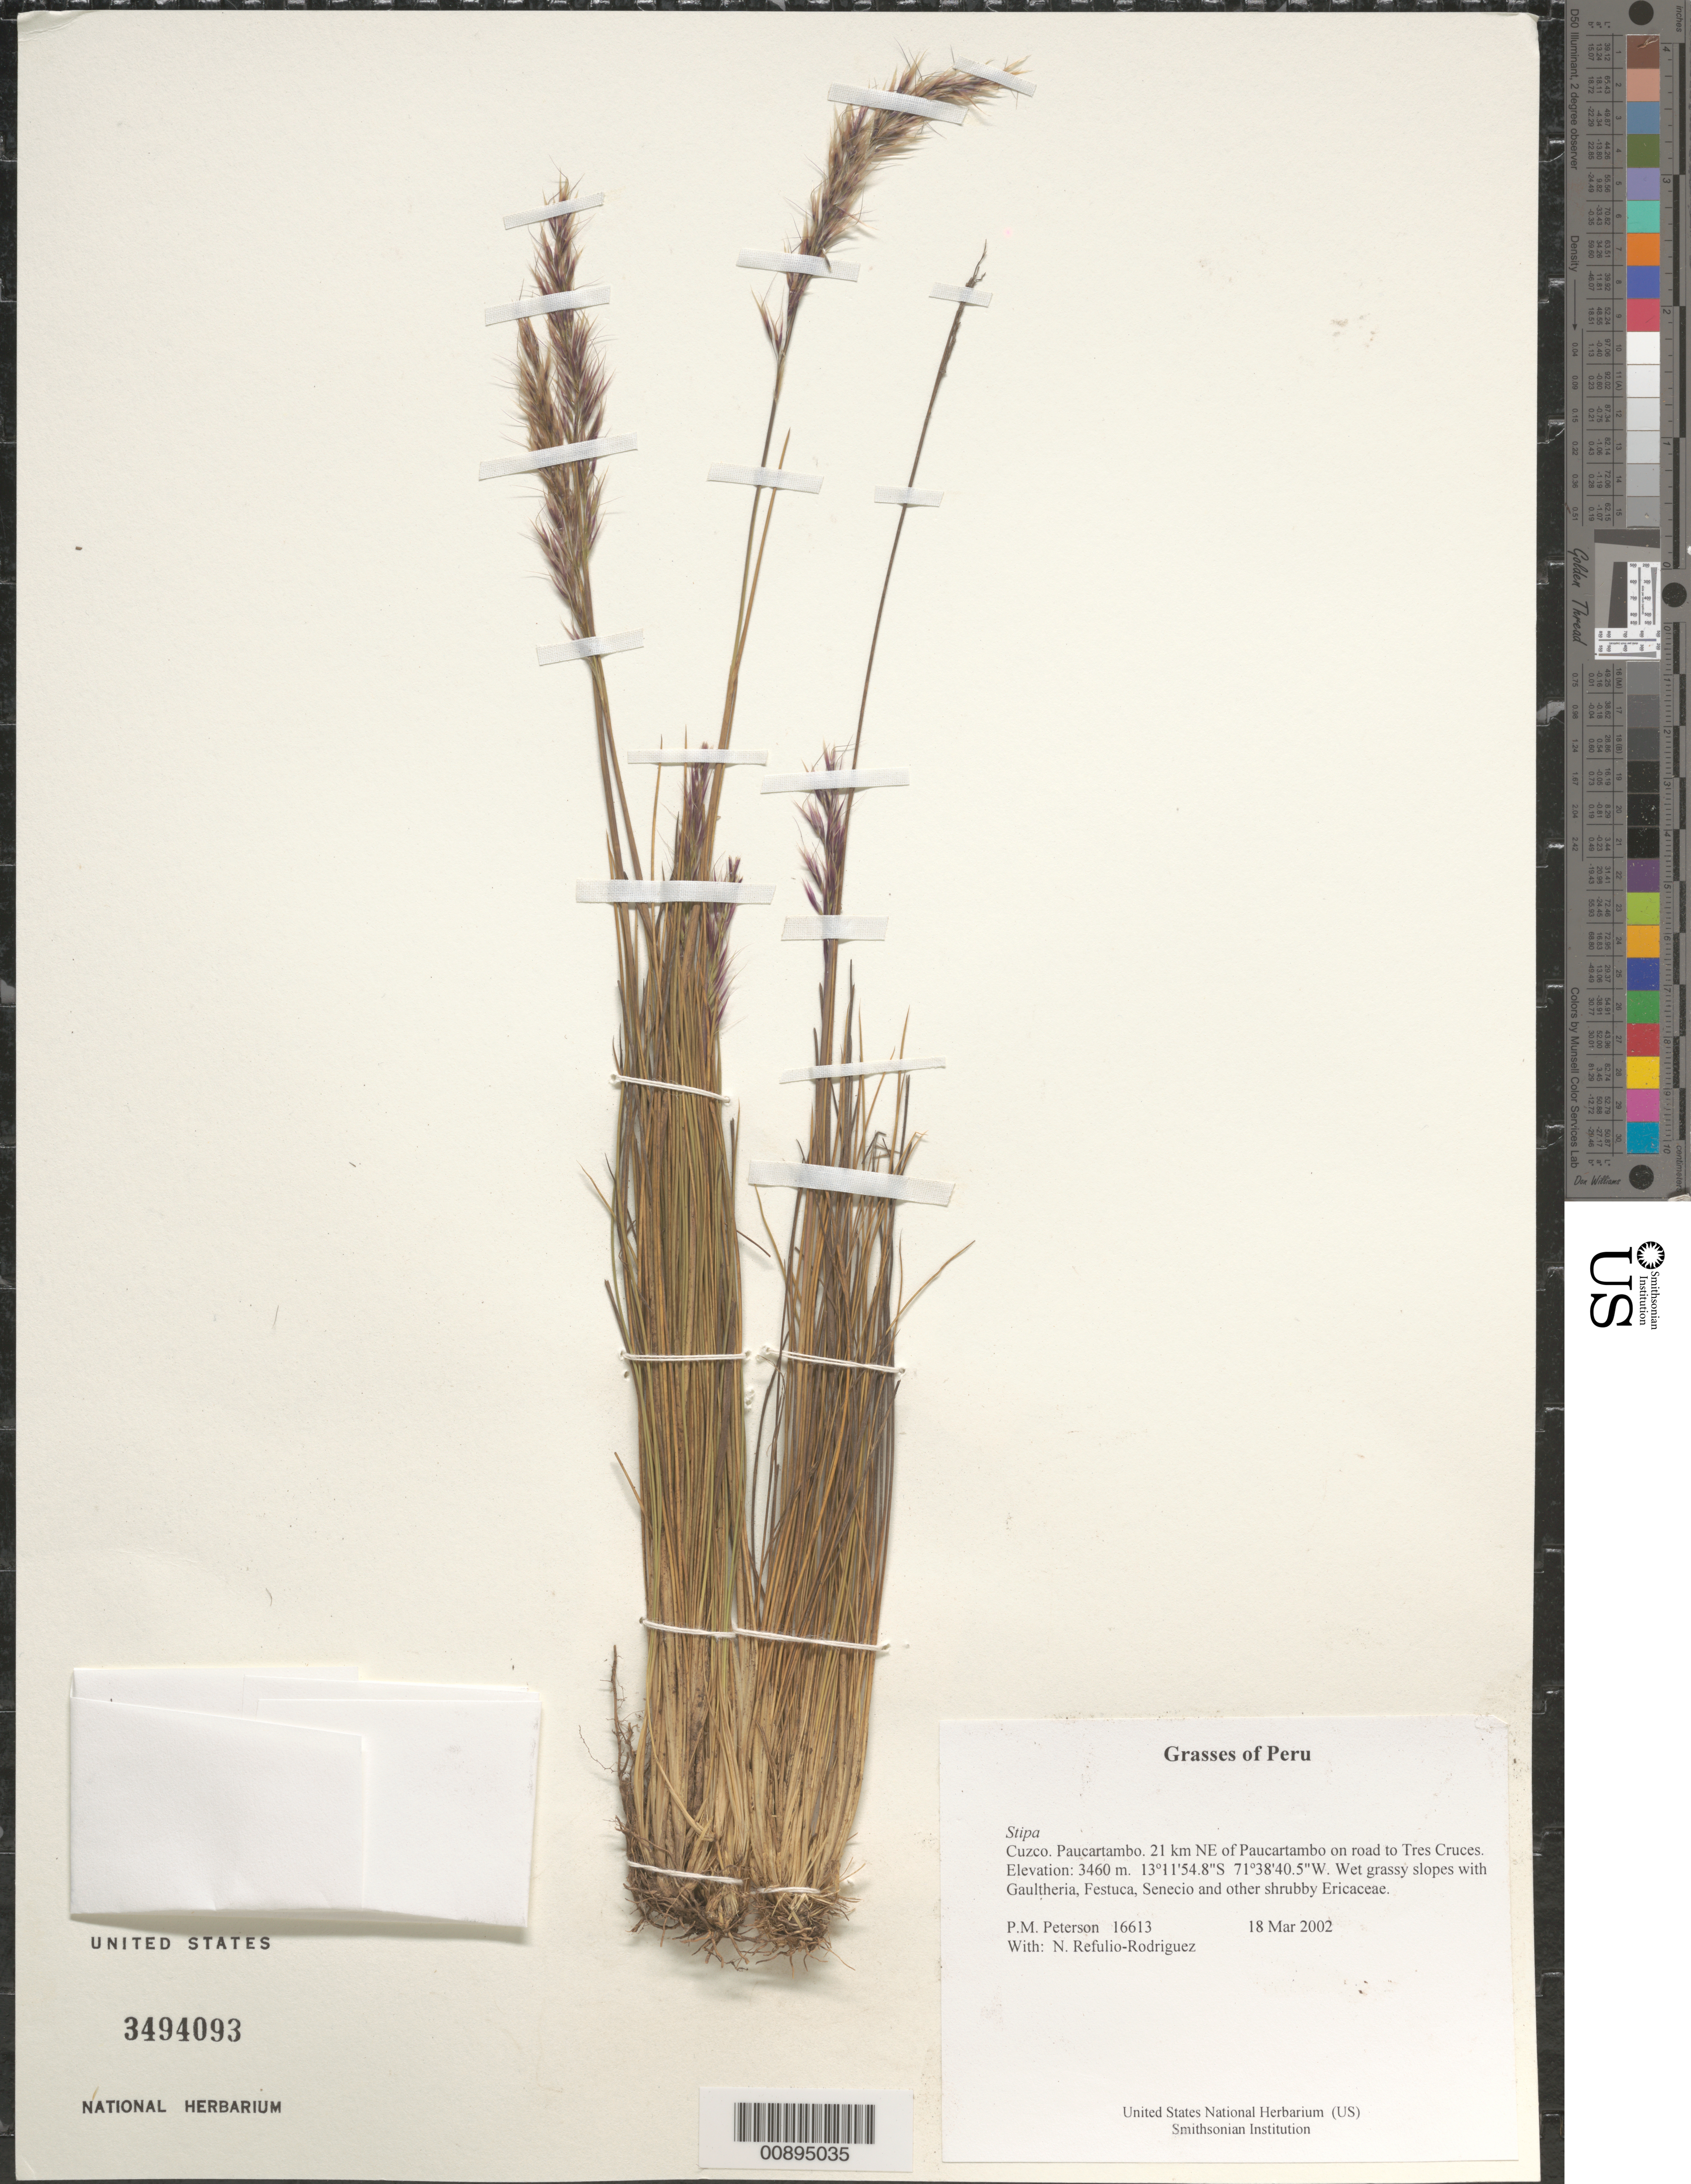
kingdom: Plantae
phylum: Tracheophyta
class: Liliopsida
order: Poales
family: Poaceae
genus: Stipa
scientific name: Stipa sp.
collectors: P. M. Peterson & N. Refulio-Rodríguez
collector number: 16613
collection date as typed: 18 Mar 2002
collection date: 2002-03-18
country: Peru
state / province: Cusco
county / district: Paucartambo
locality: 21 km NE of Paucartambo on road to Tres Cruces.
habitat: Wet grassy slopes with ~Gaultheria, Festuca, Senecio~ and other shruby ~Ericaceae~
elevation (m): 3460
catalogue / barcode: US 3494093